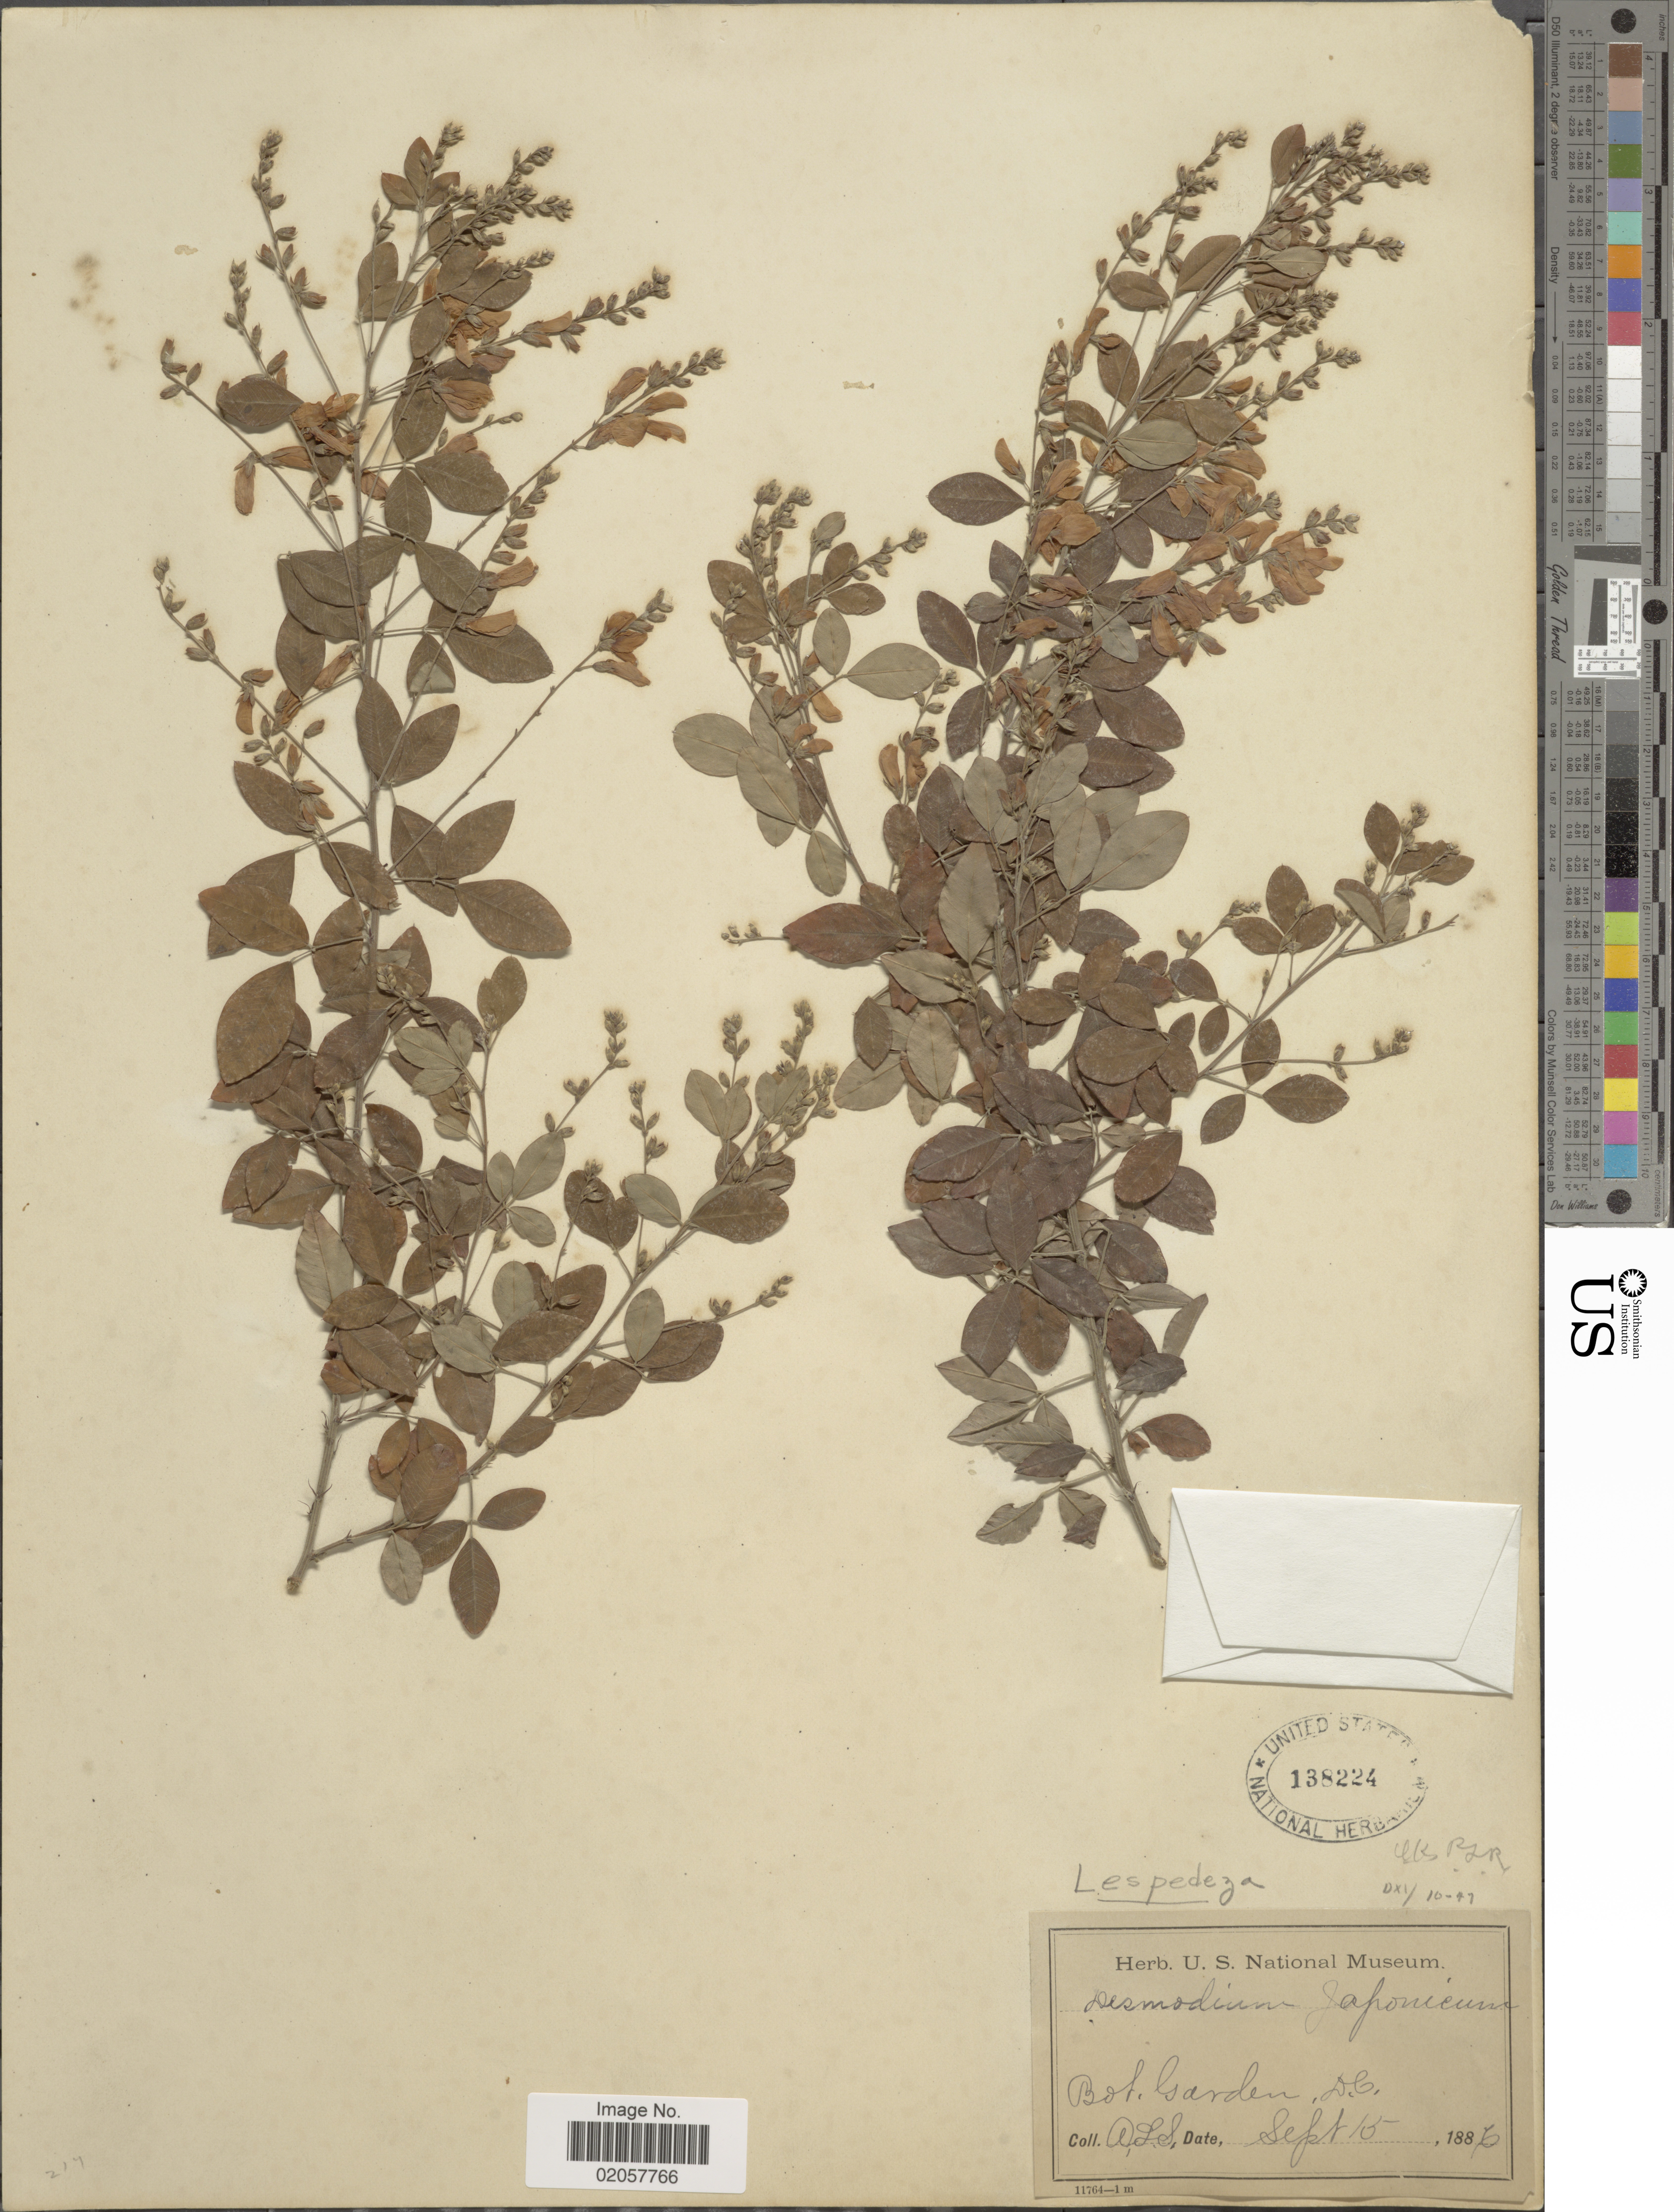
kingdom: Plantae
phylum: Tracheophyta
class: Magnoliopsida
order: Fabales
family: Fabaceae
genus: Lespedeza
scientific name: Lespedeza japonica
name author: L.H. Bailey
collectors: A. L. S.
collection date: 1886-09-15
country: United States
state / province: District of Columbia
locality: Bot. Garden D.C.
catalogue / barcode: US 138224